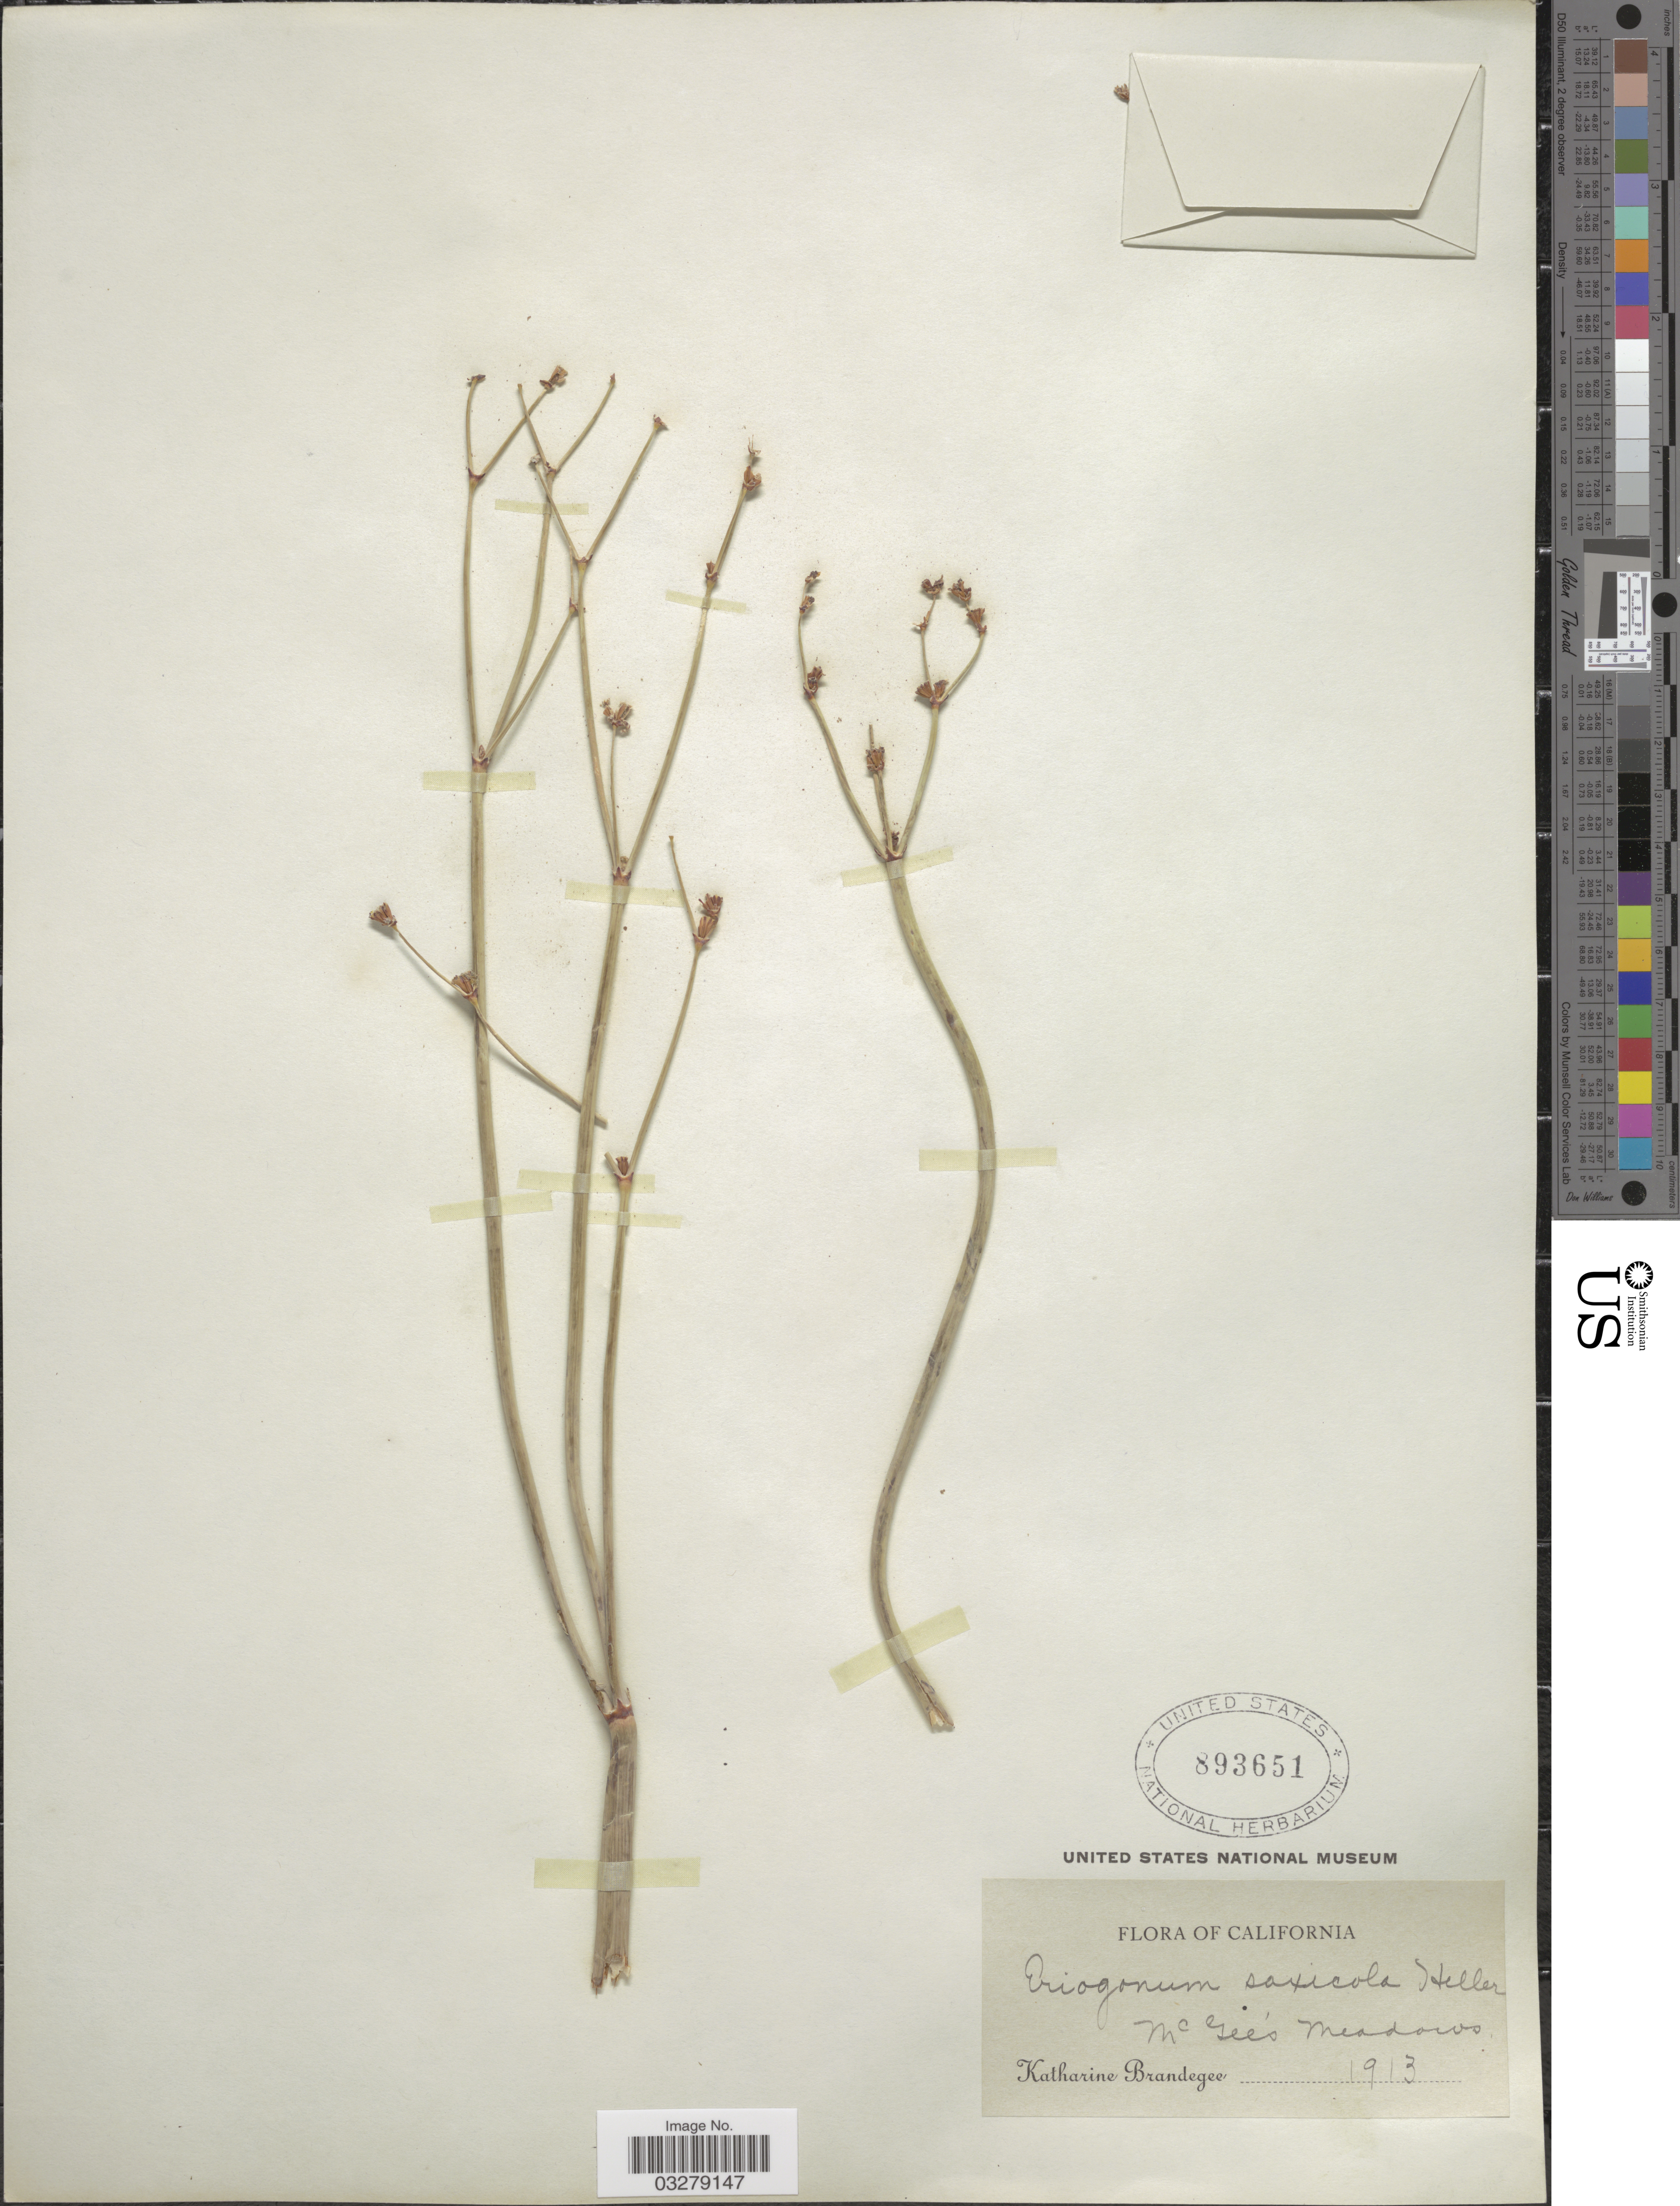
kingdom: Plantae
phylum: Tracheophyta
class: Magnoliopsida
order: Caryophyllales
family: Polygonaceae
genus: Eriogonum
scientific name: Eriogonum nudum var. westonii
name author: (S. Stokes) J.T. Howell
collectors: M. K. Brandegee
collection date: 1913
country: United States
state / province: California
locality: Mc Gee's Meadows.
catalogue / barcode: US 893651